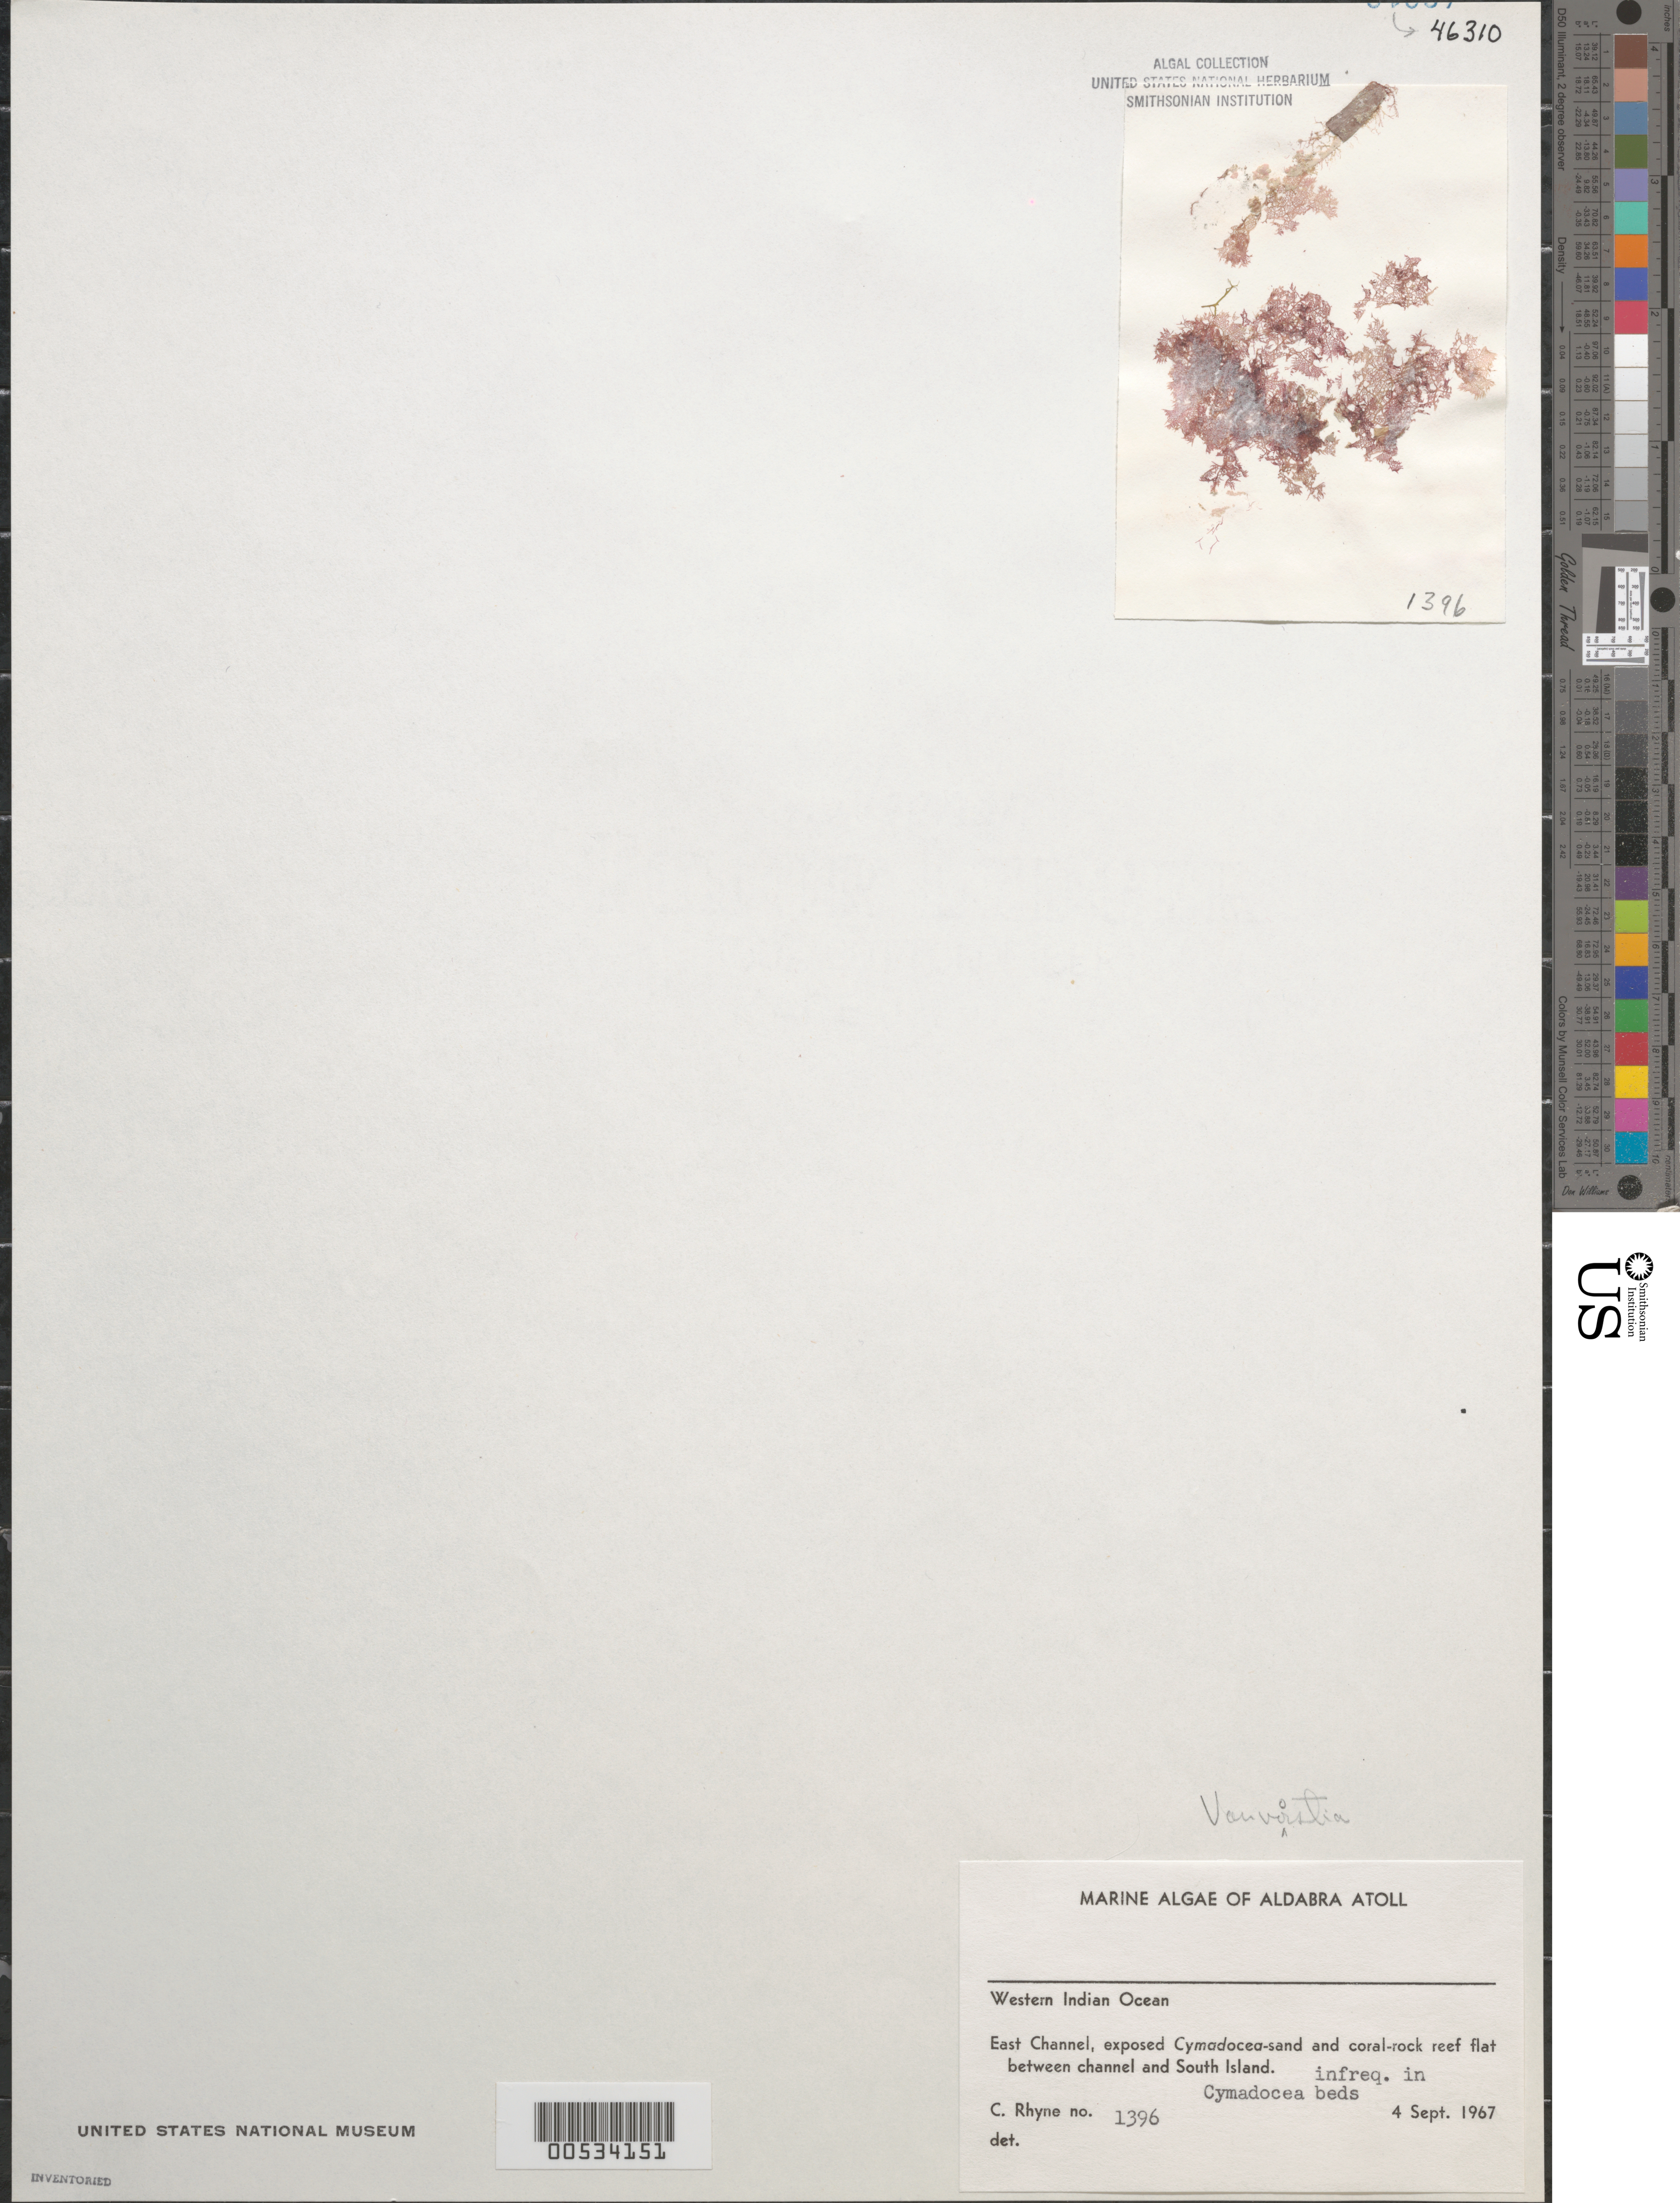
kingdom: Plantae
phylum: Rhodophyta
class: Florideophyceae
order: Ceramiales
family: Delesseriaceae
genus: Vanvoorstia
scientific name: Vanvoorstia sp.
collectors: C. Rhyne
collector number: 1396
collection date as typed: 04 Sep 1967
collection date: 1967-09-04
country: Seychelles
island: Aldabra Atoll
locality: Between East Channel and South Island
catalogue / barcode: US 46310